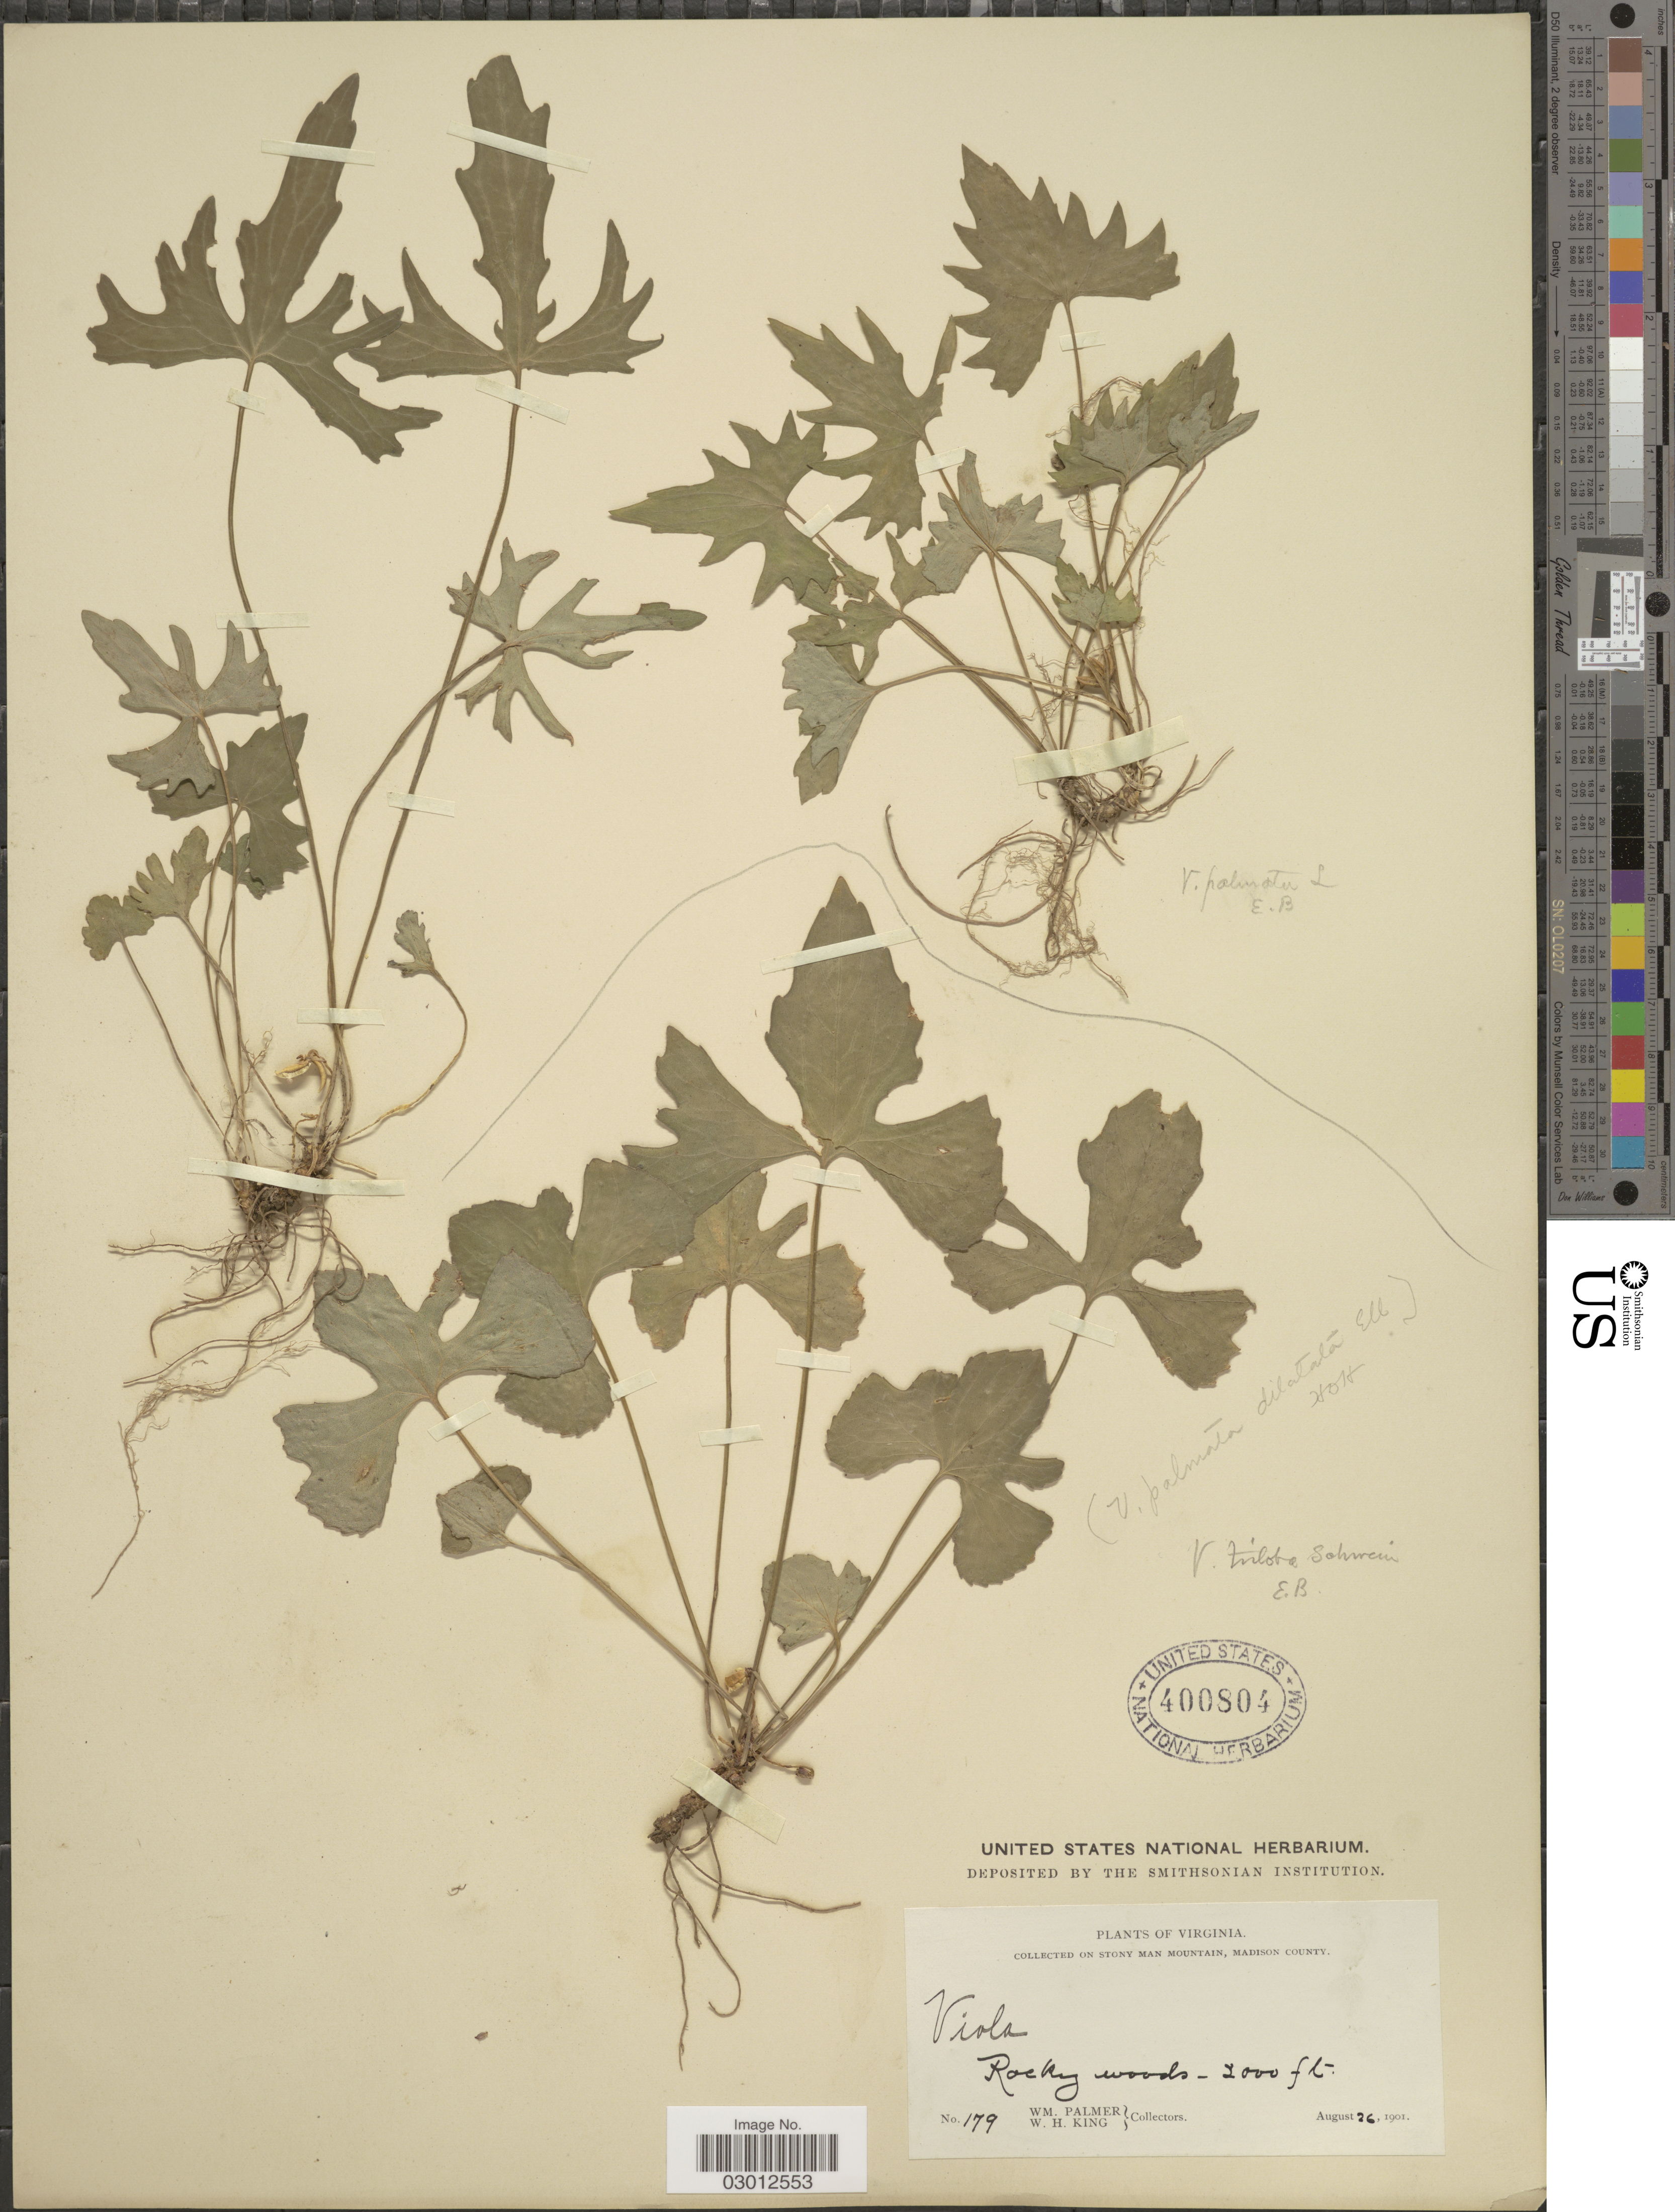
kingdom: Plantae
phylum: Tracheophyta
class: Magnoliopsida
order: Malpighiales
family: Violaceae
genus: Viola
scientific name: Viola palmata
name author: L.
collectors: W. Palmer & W. H. King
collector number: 179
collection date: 1901-08-26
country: United States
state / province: Virginia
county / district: Madison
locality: Stony Man Mountain, Madison County.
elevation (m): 610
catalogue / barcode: US 400804